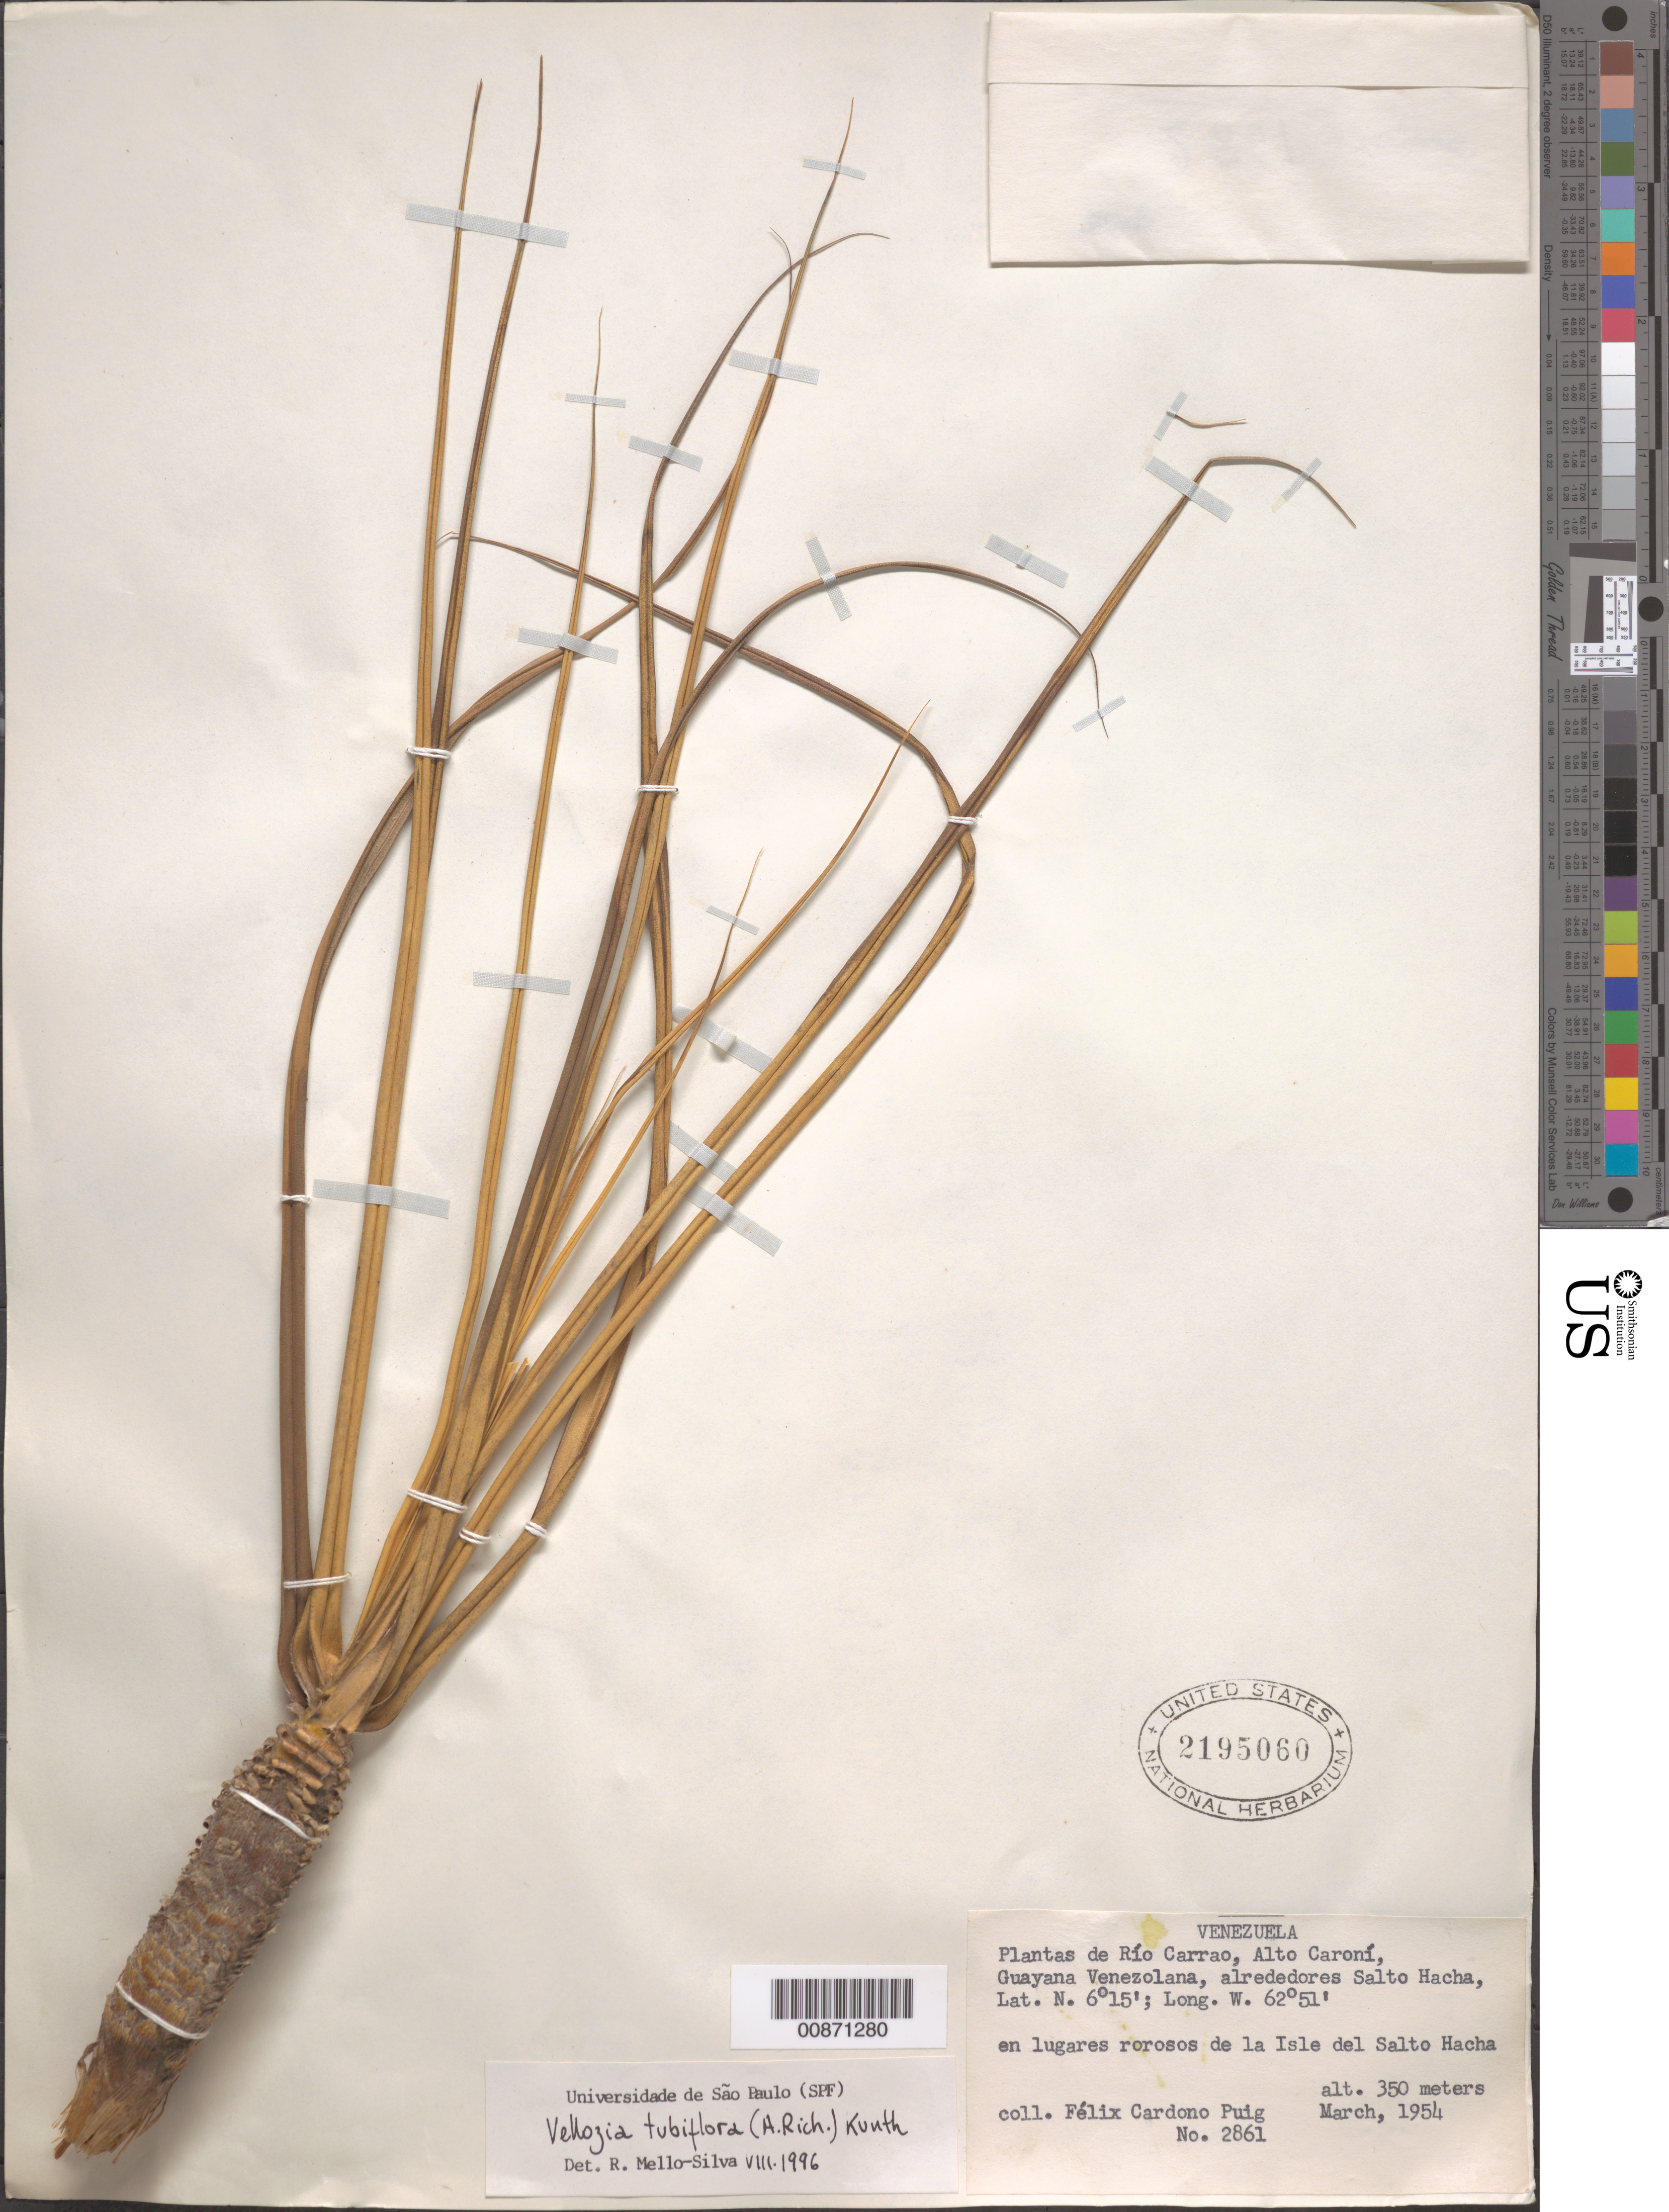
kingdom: Plantae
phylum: Tracheophyta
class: Liliopsida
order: Pandanales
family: Velloziaceae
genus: Vellozia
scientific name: Vellozia tubiflora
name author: (A. Rich.) Kunth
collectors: F. Puig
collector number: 2861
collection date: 1954-03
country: Venezuela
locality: Río Carrao, Alto Caroní, Guayana Venezolana, alrededores Salto Hacha en lugares rorosos de la Isla del Salto Hacha.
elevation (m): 350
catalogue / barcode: US 2195060